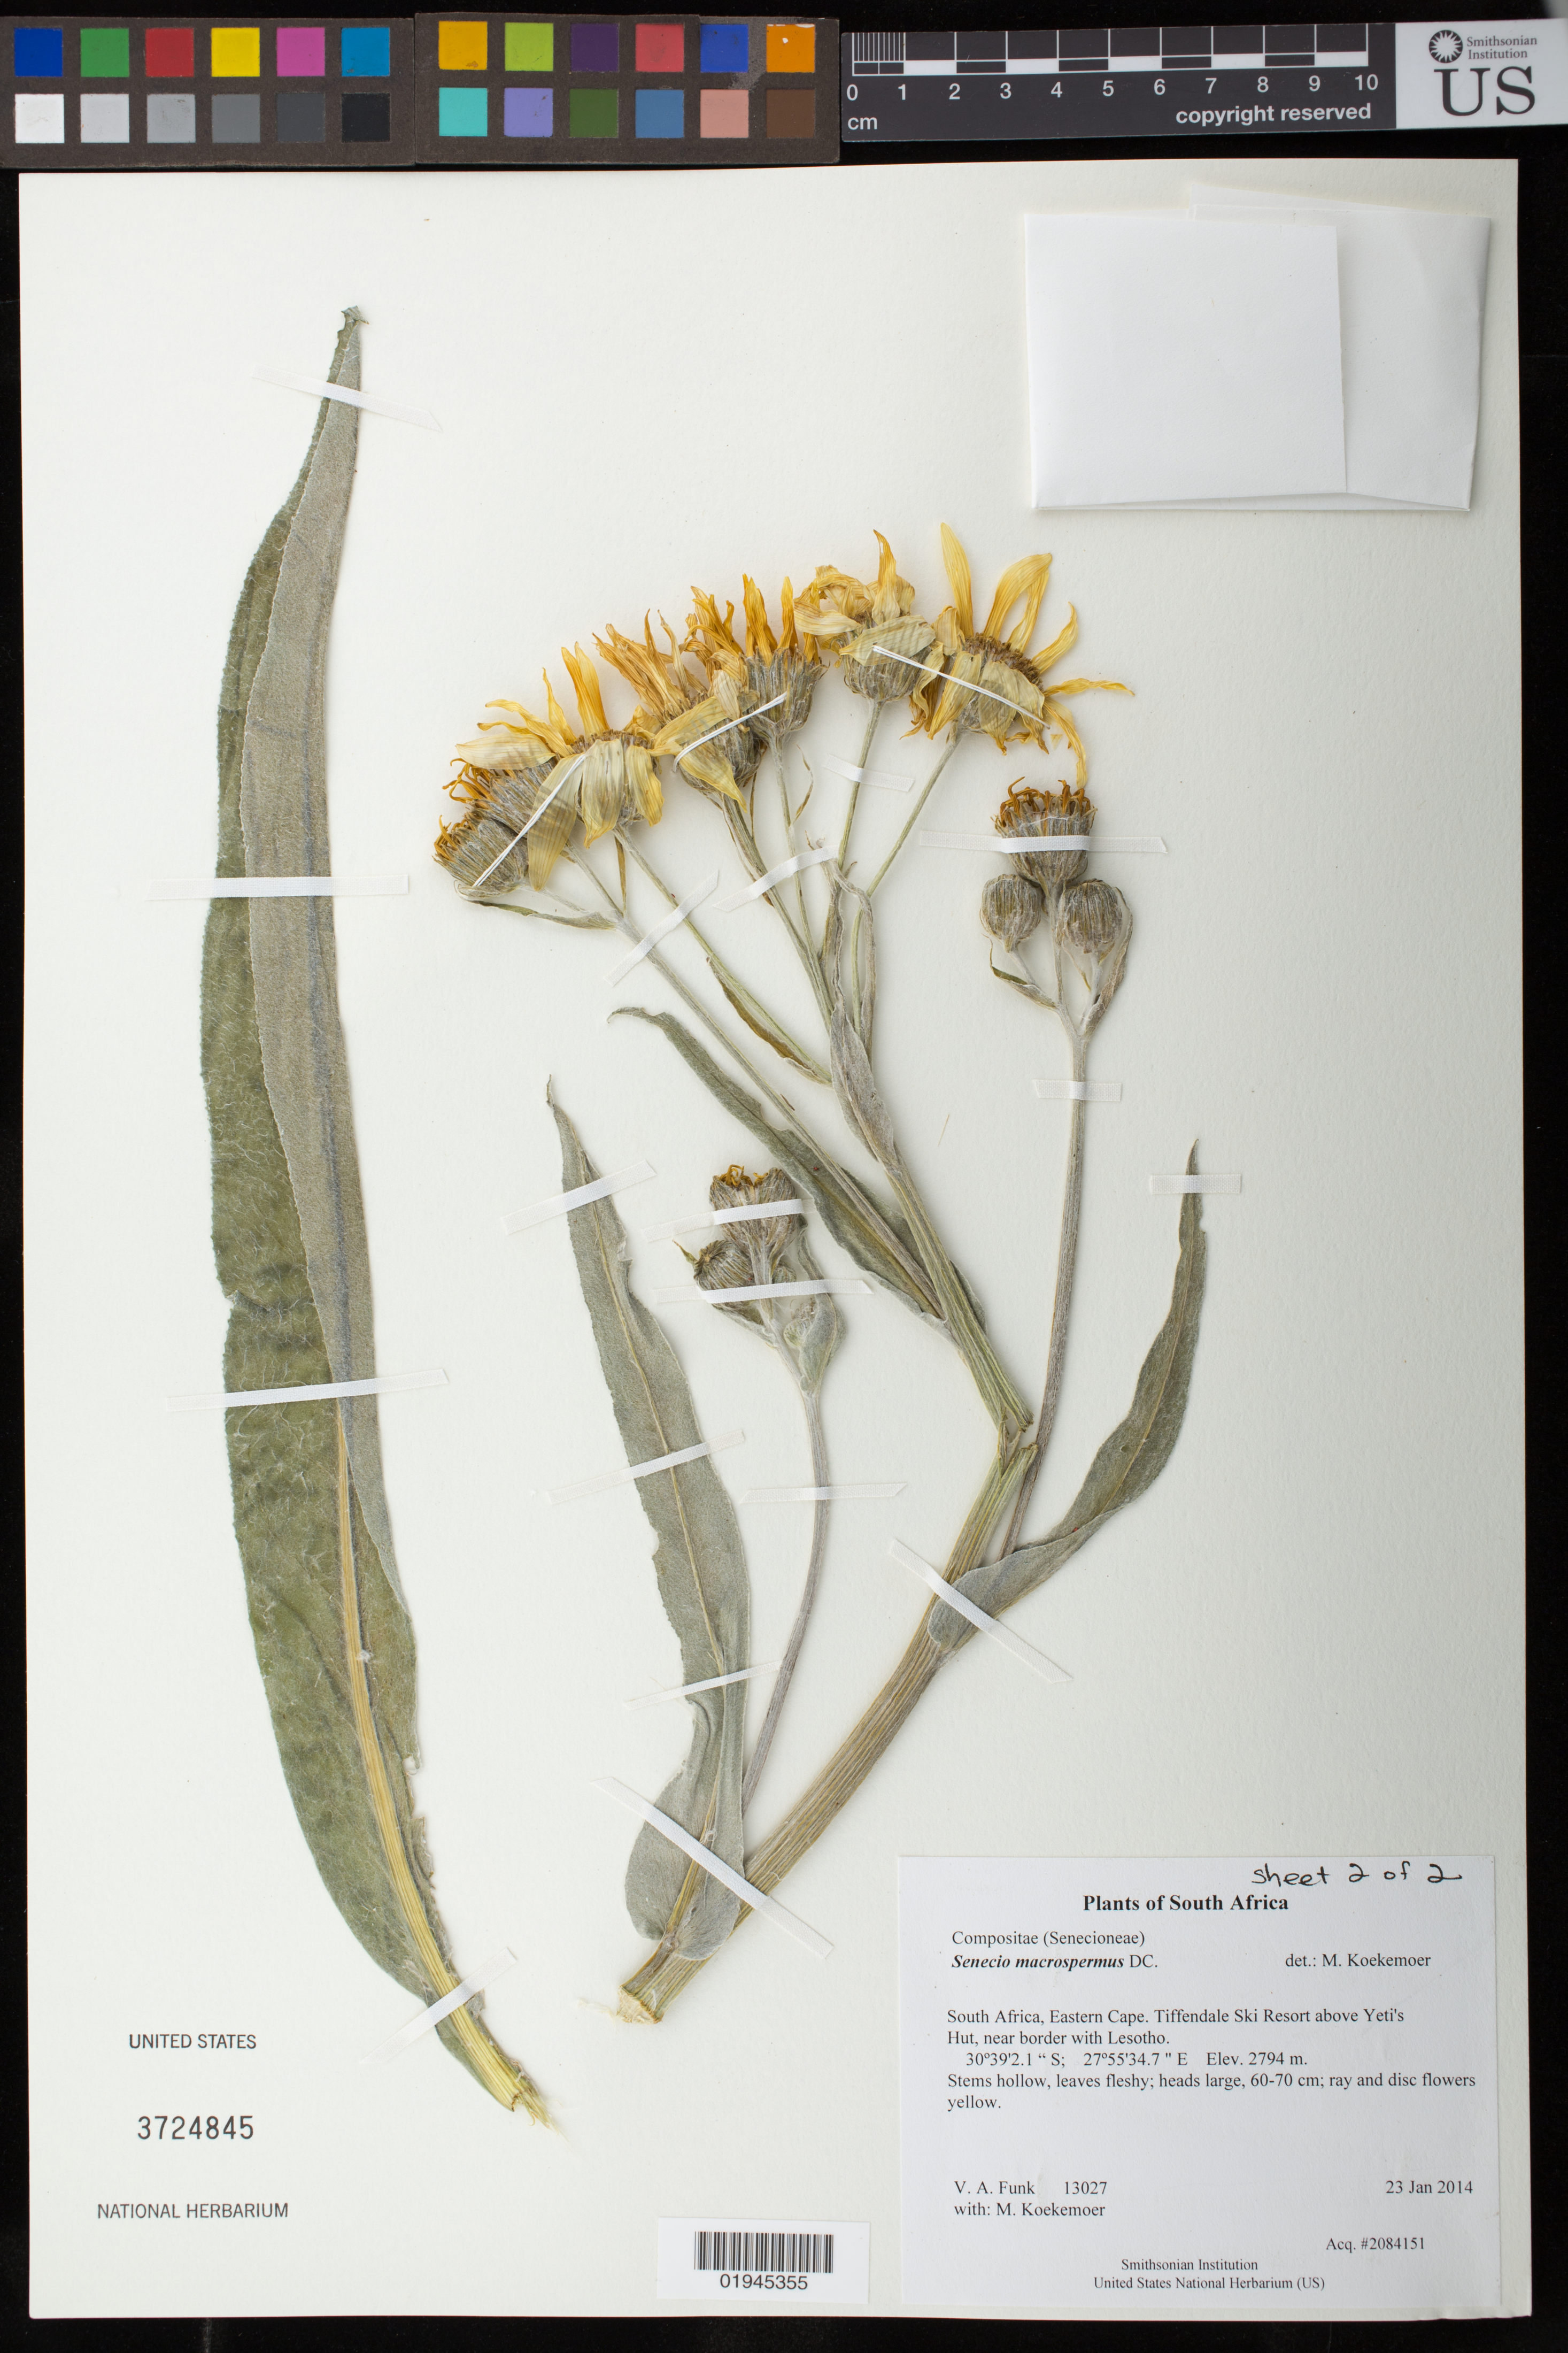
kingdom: Plantae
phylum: Tracheophyta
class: Magnoliopsida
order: Asterales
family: Asteraceae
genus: Senecio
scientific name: Senecio macrospermus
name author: DC.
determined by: Koekemoer, M.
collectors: M. Koekemoer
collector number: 13027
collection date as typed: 23 Jan 2014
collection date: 2014-01-23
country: South Africa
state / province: Eastern Cape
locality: Tiffendale Ski Resort above Yeti's Hut, near border with Lesotho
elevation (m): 2794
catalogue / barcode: US 3724845